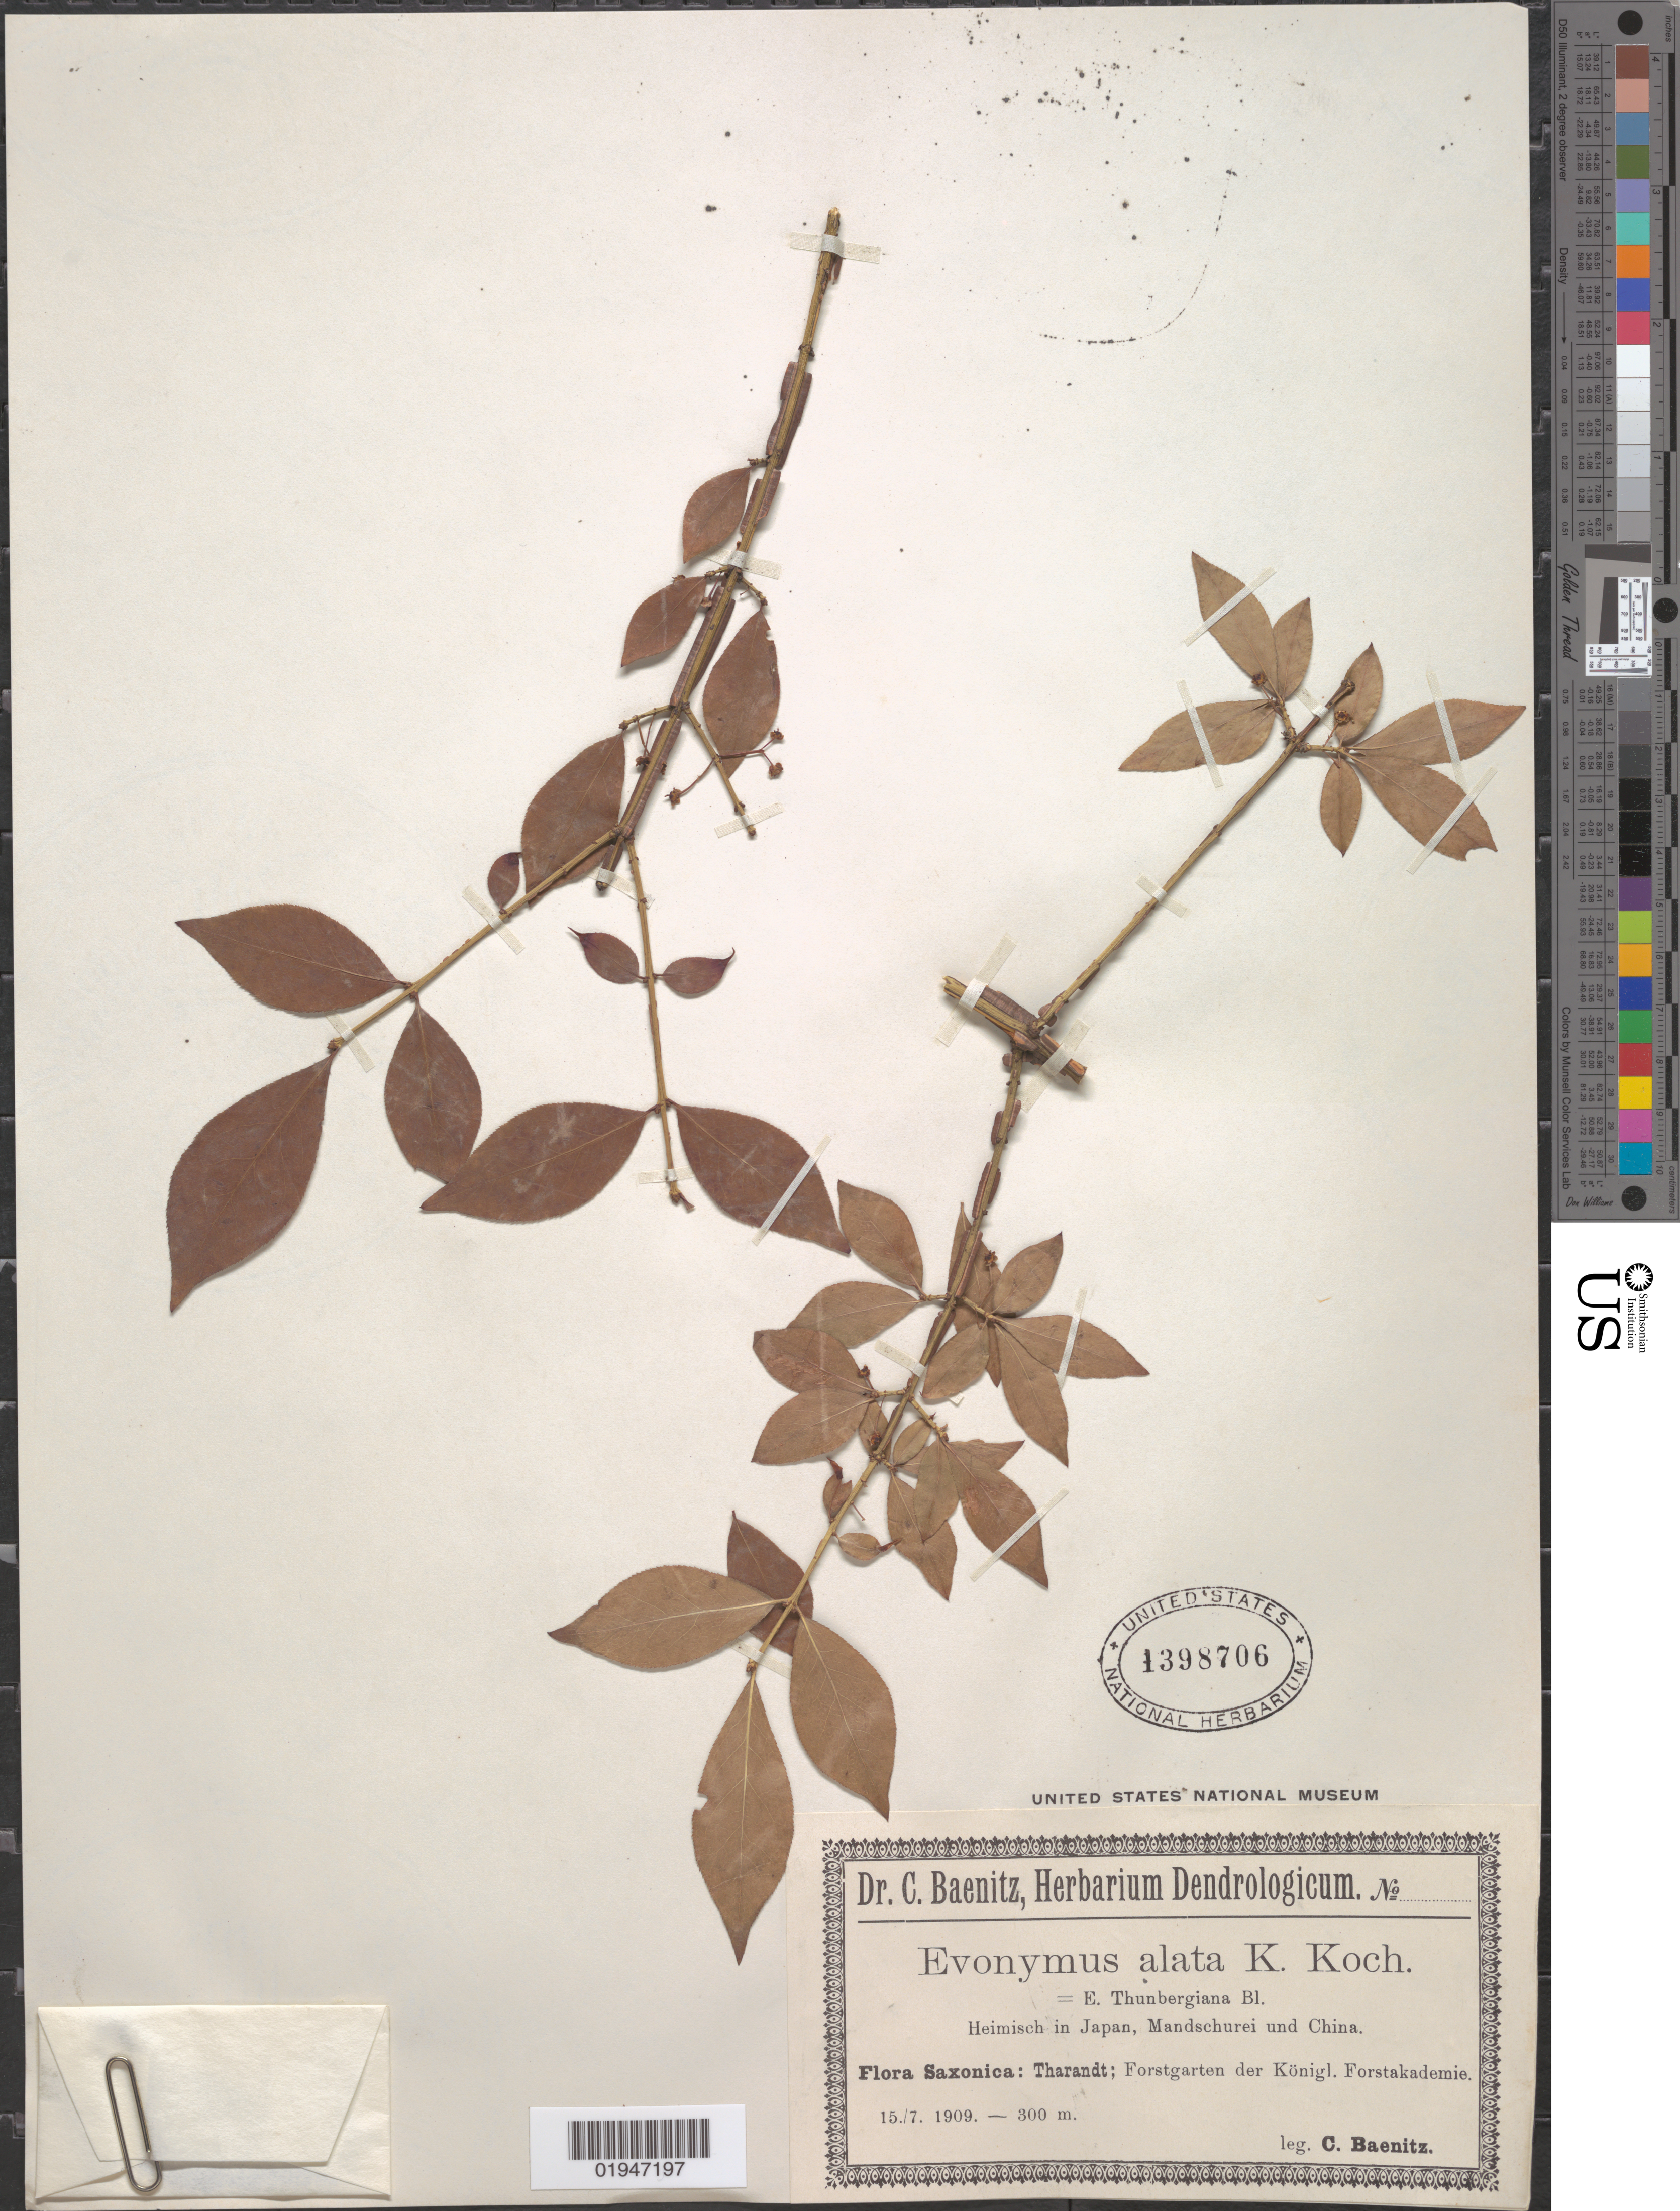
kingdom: Plantae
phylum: Tracheophyta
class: Magnoliopsida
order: Celastrales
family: Celastraceae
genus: Euonymus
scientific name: Euonymus alatus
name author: (Thunb.) Siebold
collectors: C. G. Baenitz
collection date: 1909-07-15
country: Germany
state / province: Sachsen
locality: Tharandt: Forstgarten der Königl. Forstakademie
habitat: Forestry garden. Cultivated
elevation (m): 300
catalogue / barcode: US 1398706